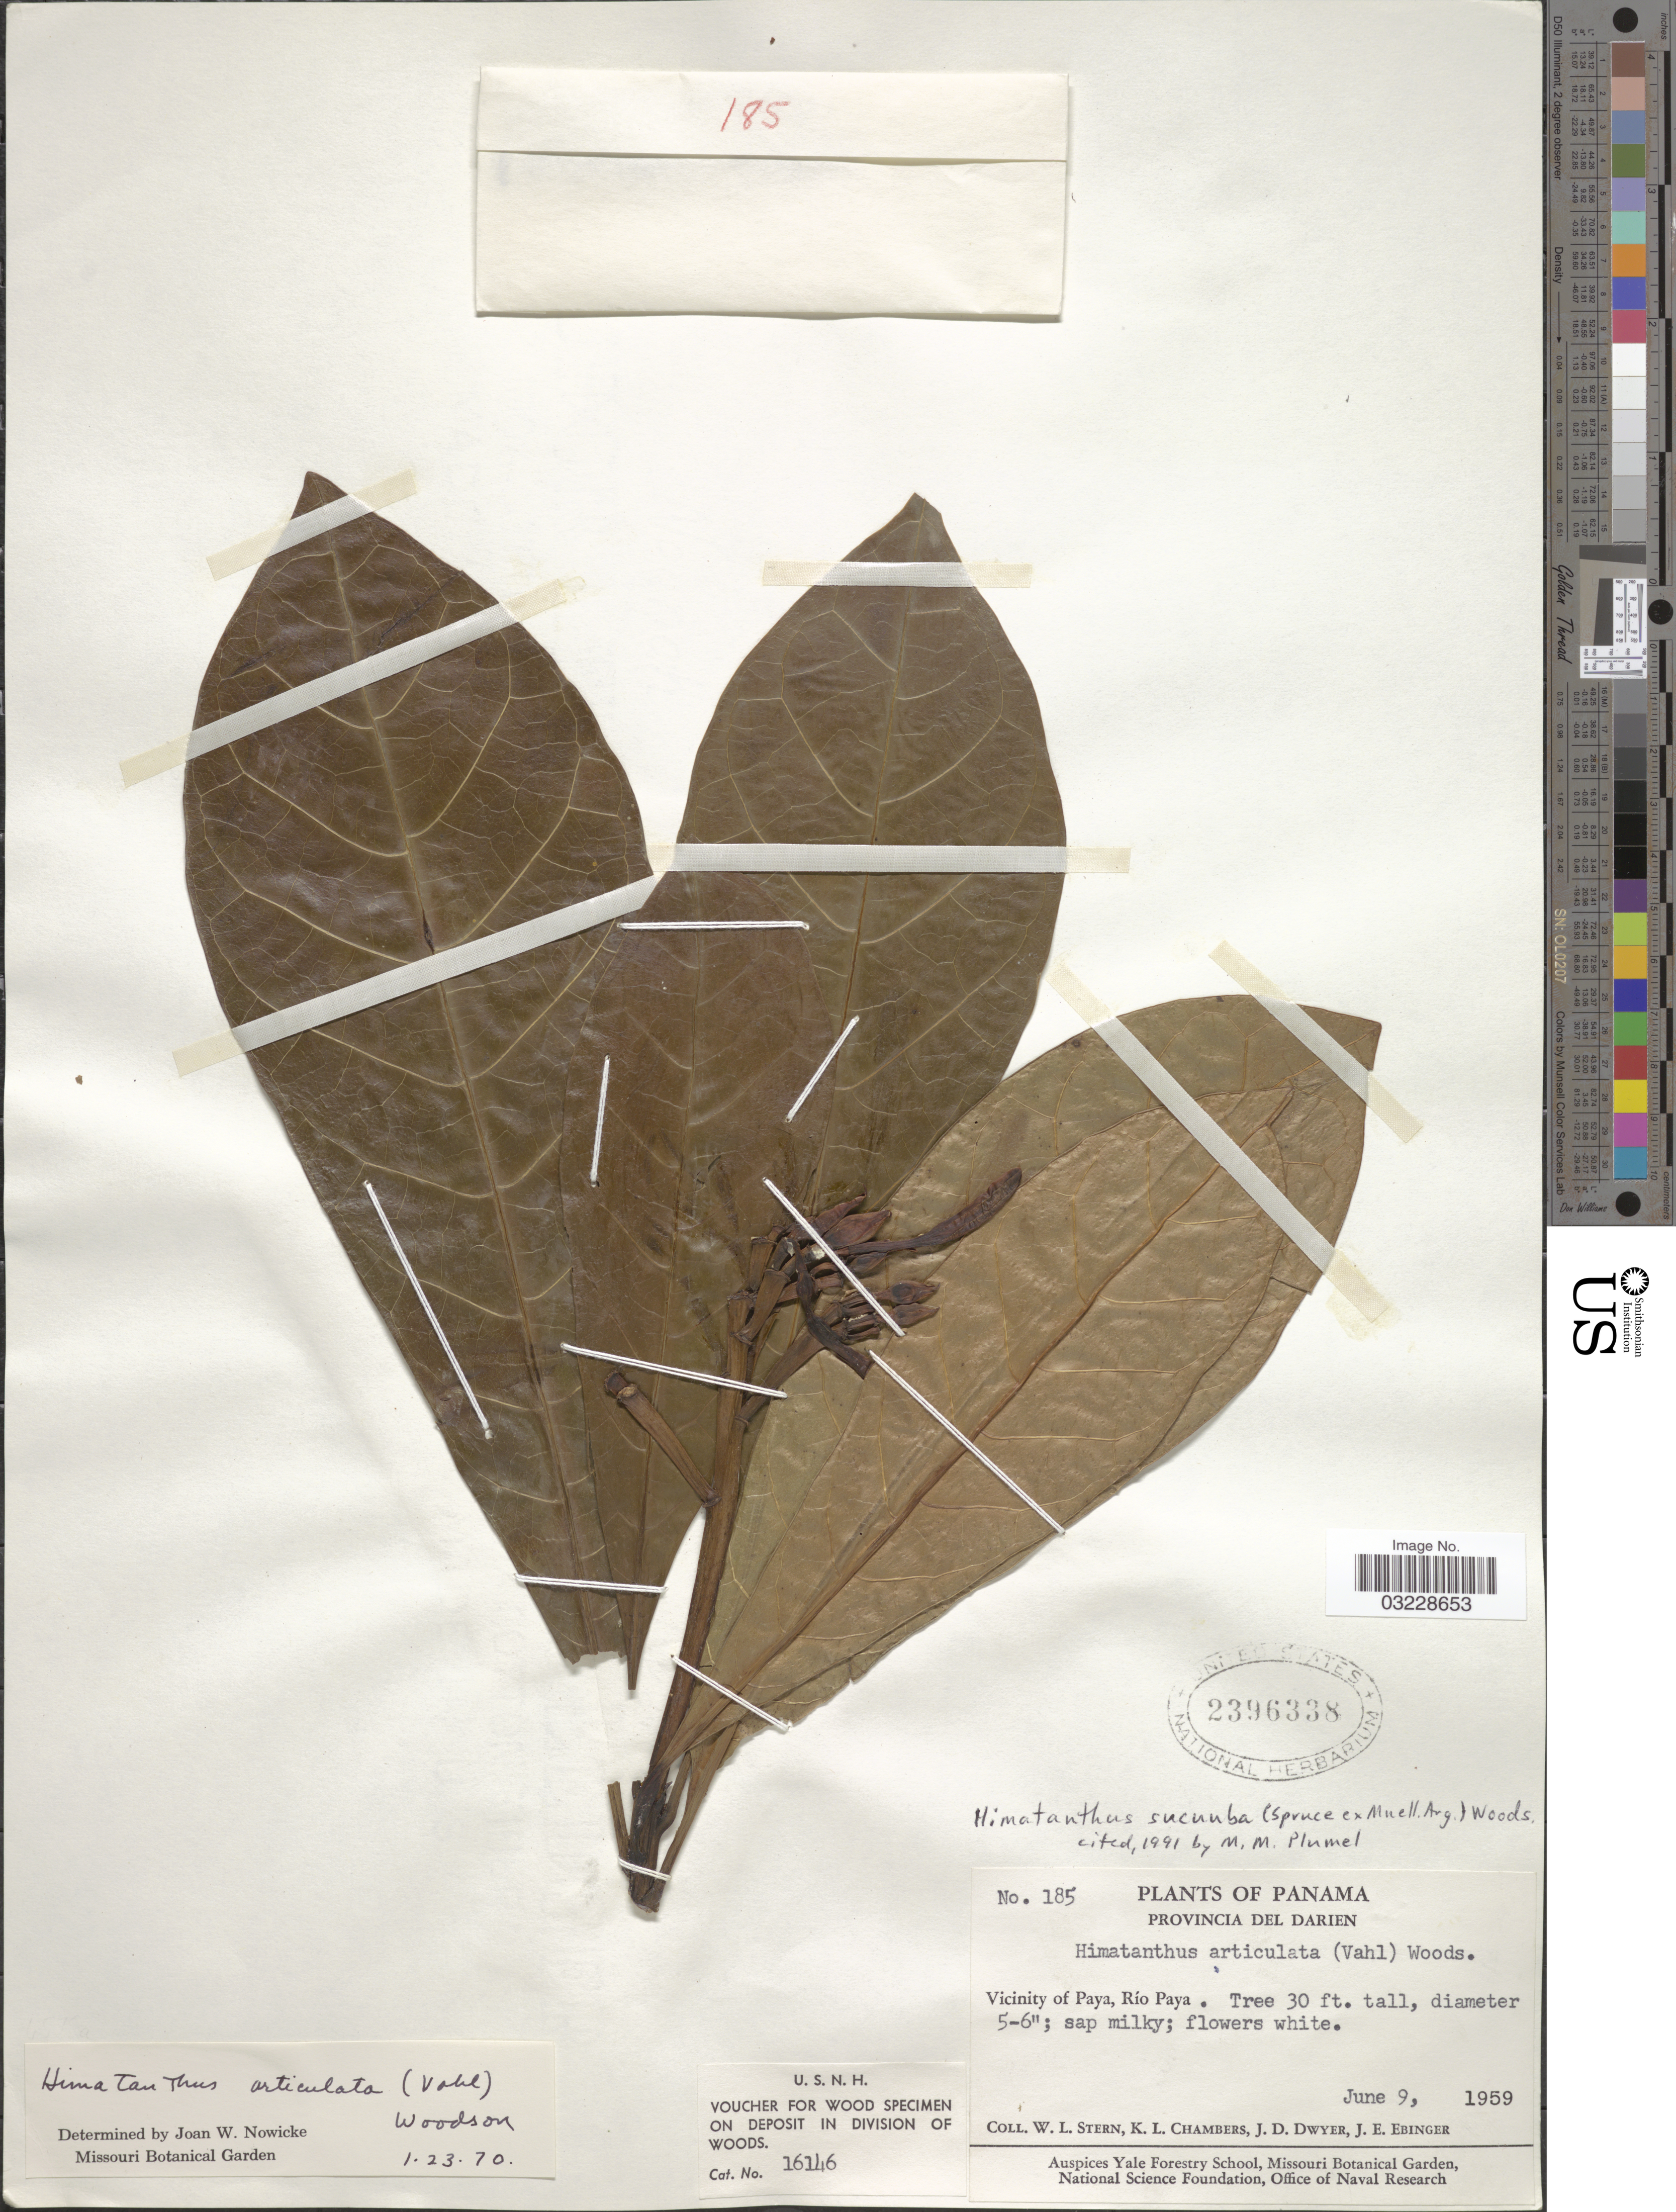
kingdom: Plantae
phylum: Tracheophyta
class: Magnoliopsida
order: Gentianales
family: Apocynaceae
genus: Himatanthus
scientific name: Himatanthus sucuuba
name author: (Spruce) Woodson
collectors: W. L. Stern, K. Chambers, J. D. Dwyer & J. Ebinger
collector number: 185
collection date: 1959-06-09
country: Panama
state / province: Darién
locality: Vicinity of Paya, Río Paya.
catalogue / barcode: US 2396338